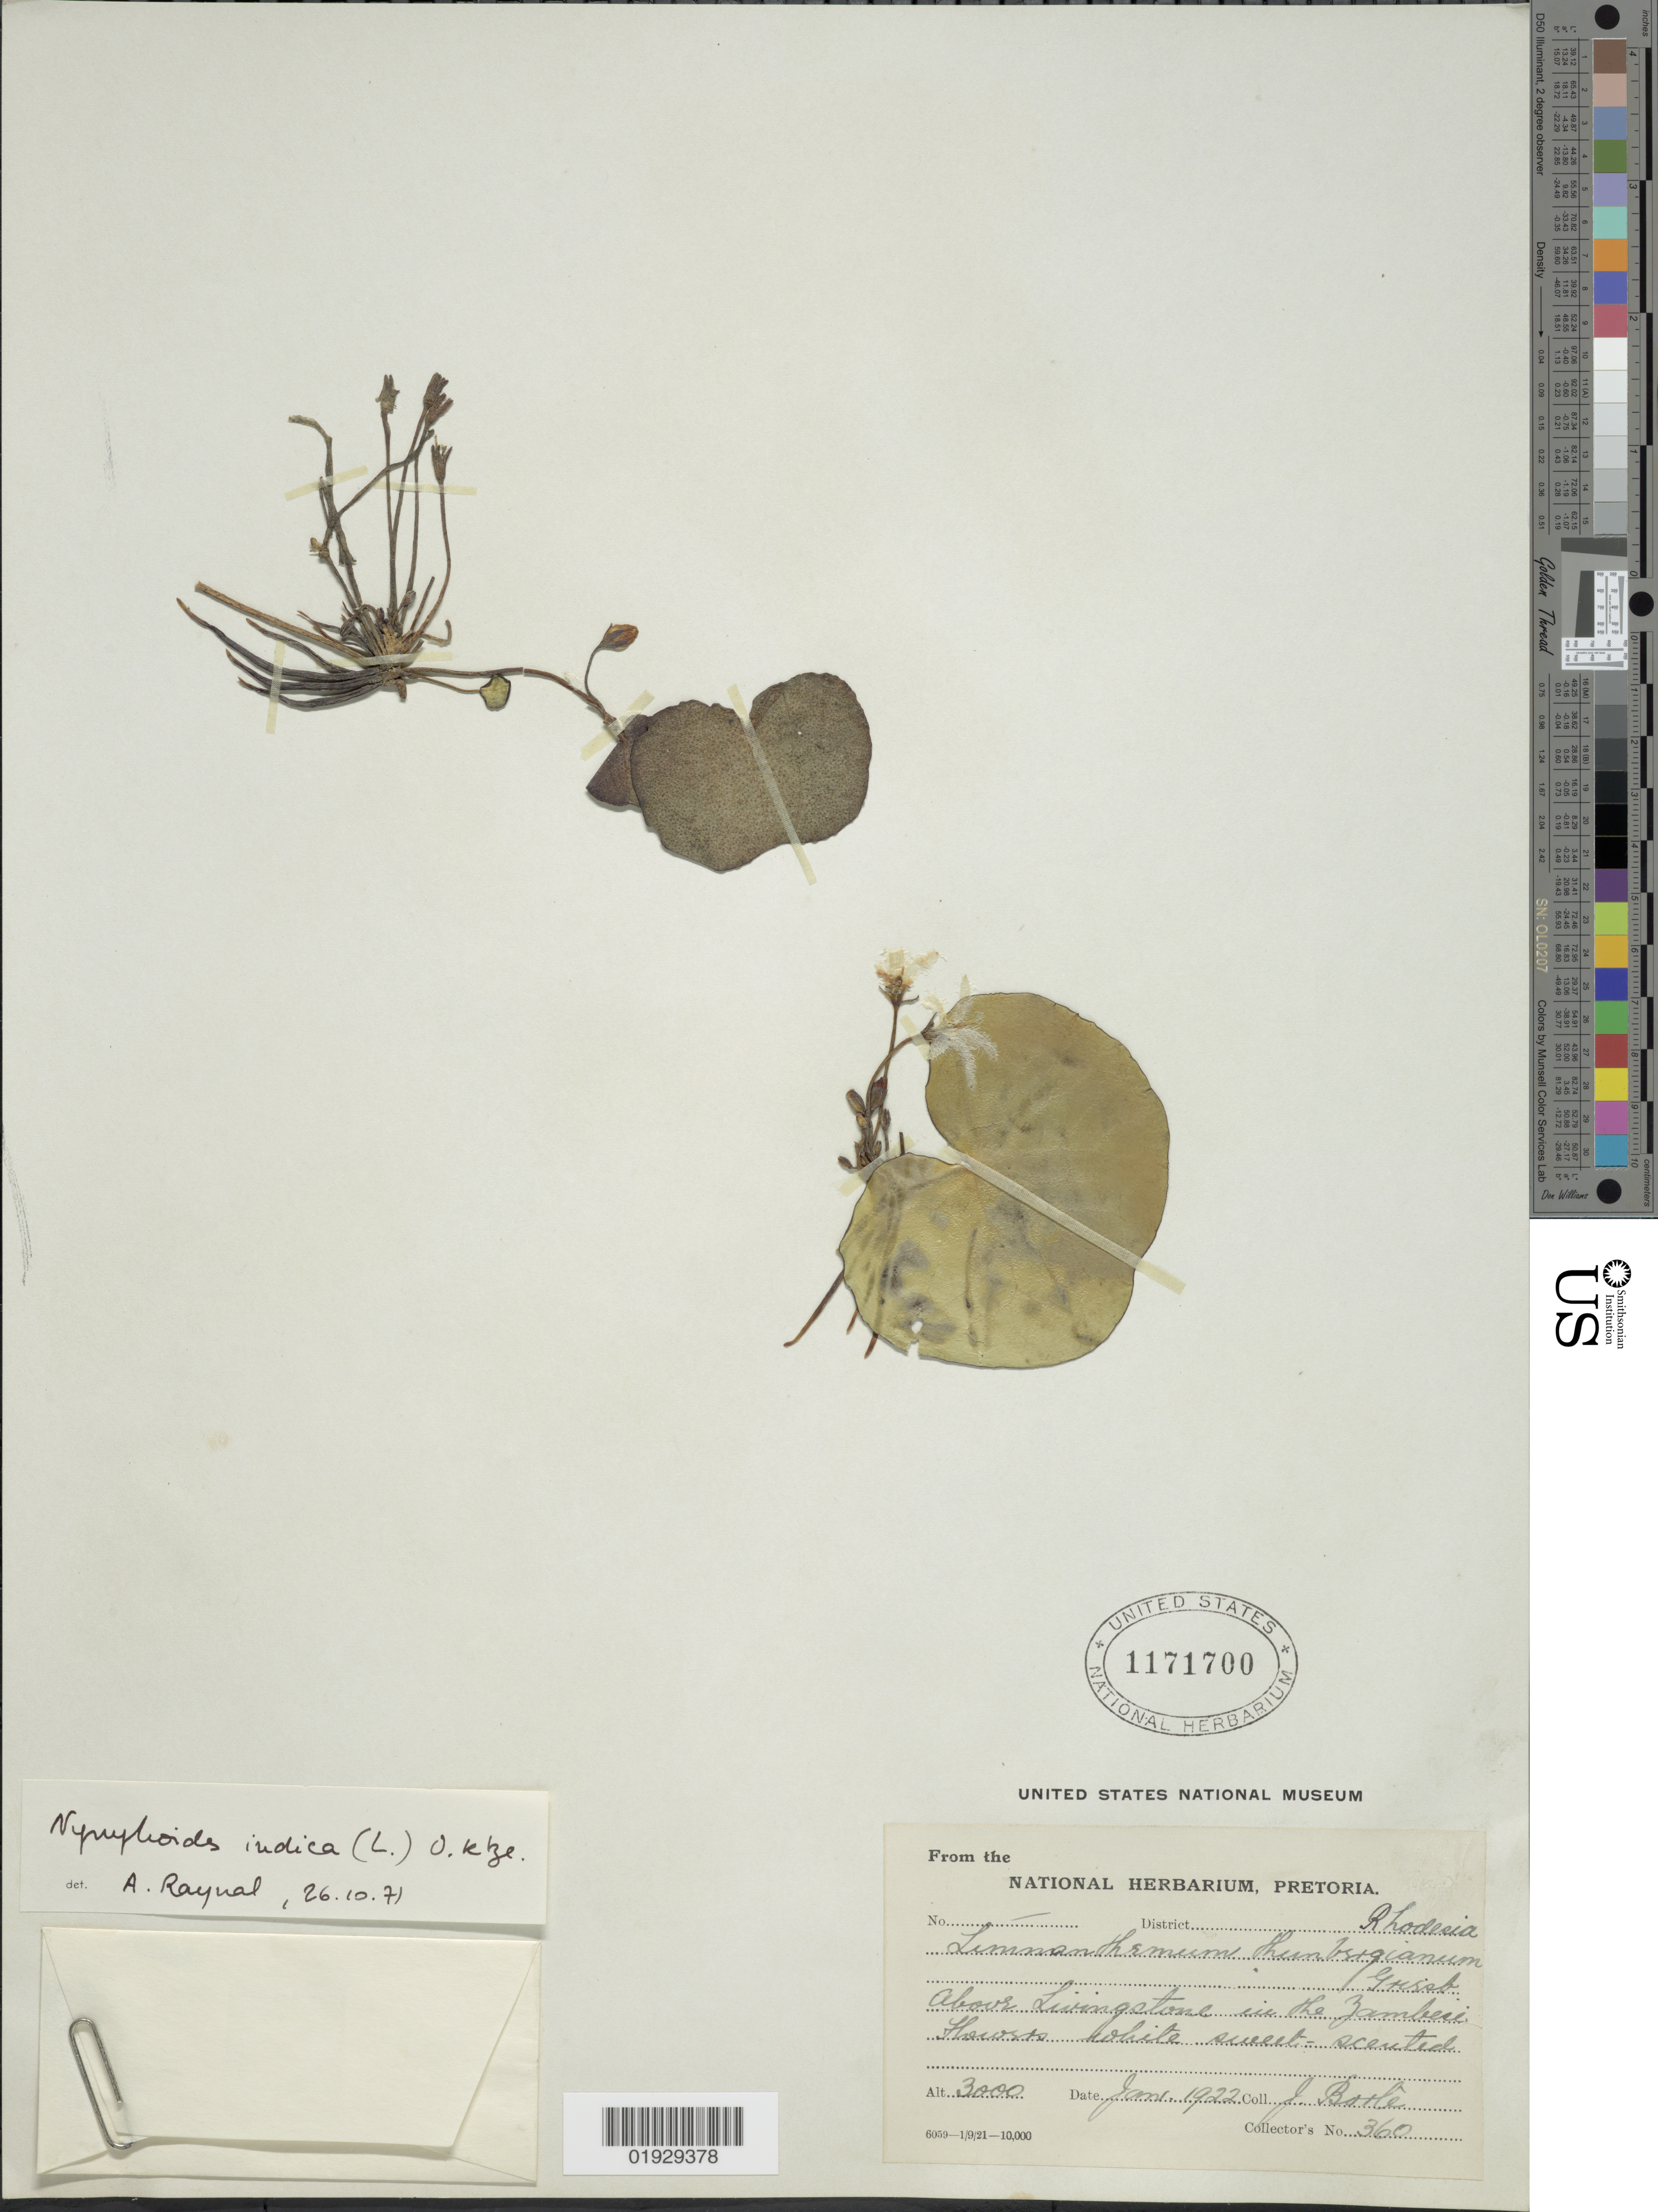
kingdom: Plantae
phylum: Tracheophyta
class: Magnoliopsida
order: Asterales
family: Menyanthaceae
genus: Nymphoides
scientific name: Nymphoides indica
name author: (L.) Kuntze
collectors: J. Boole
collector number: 360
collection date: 1922-01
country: Zimbabwe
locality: District Rhodesia. Above Livingstone in the Zambesi.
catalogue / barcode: US 1171700